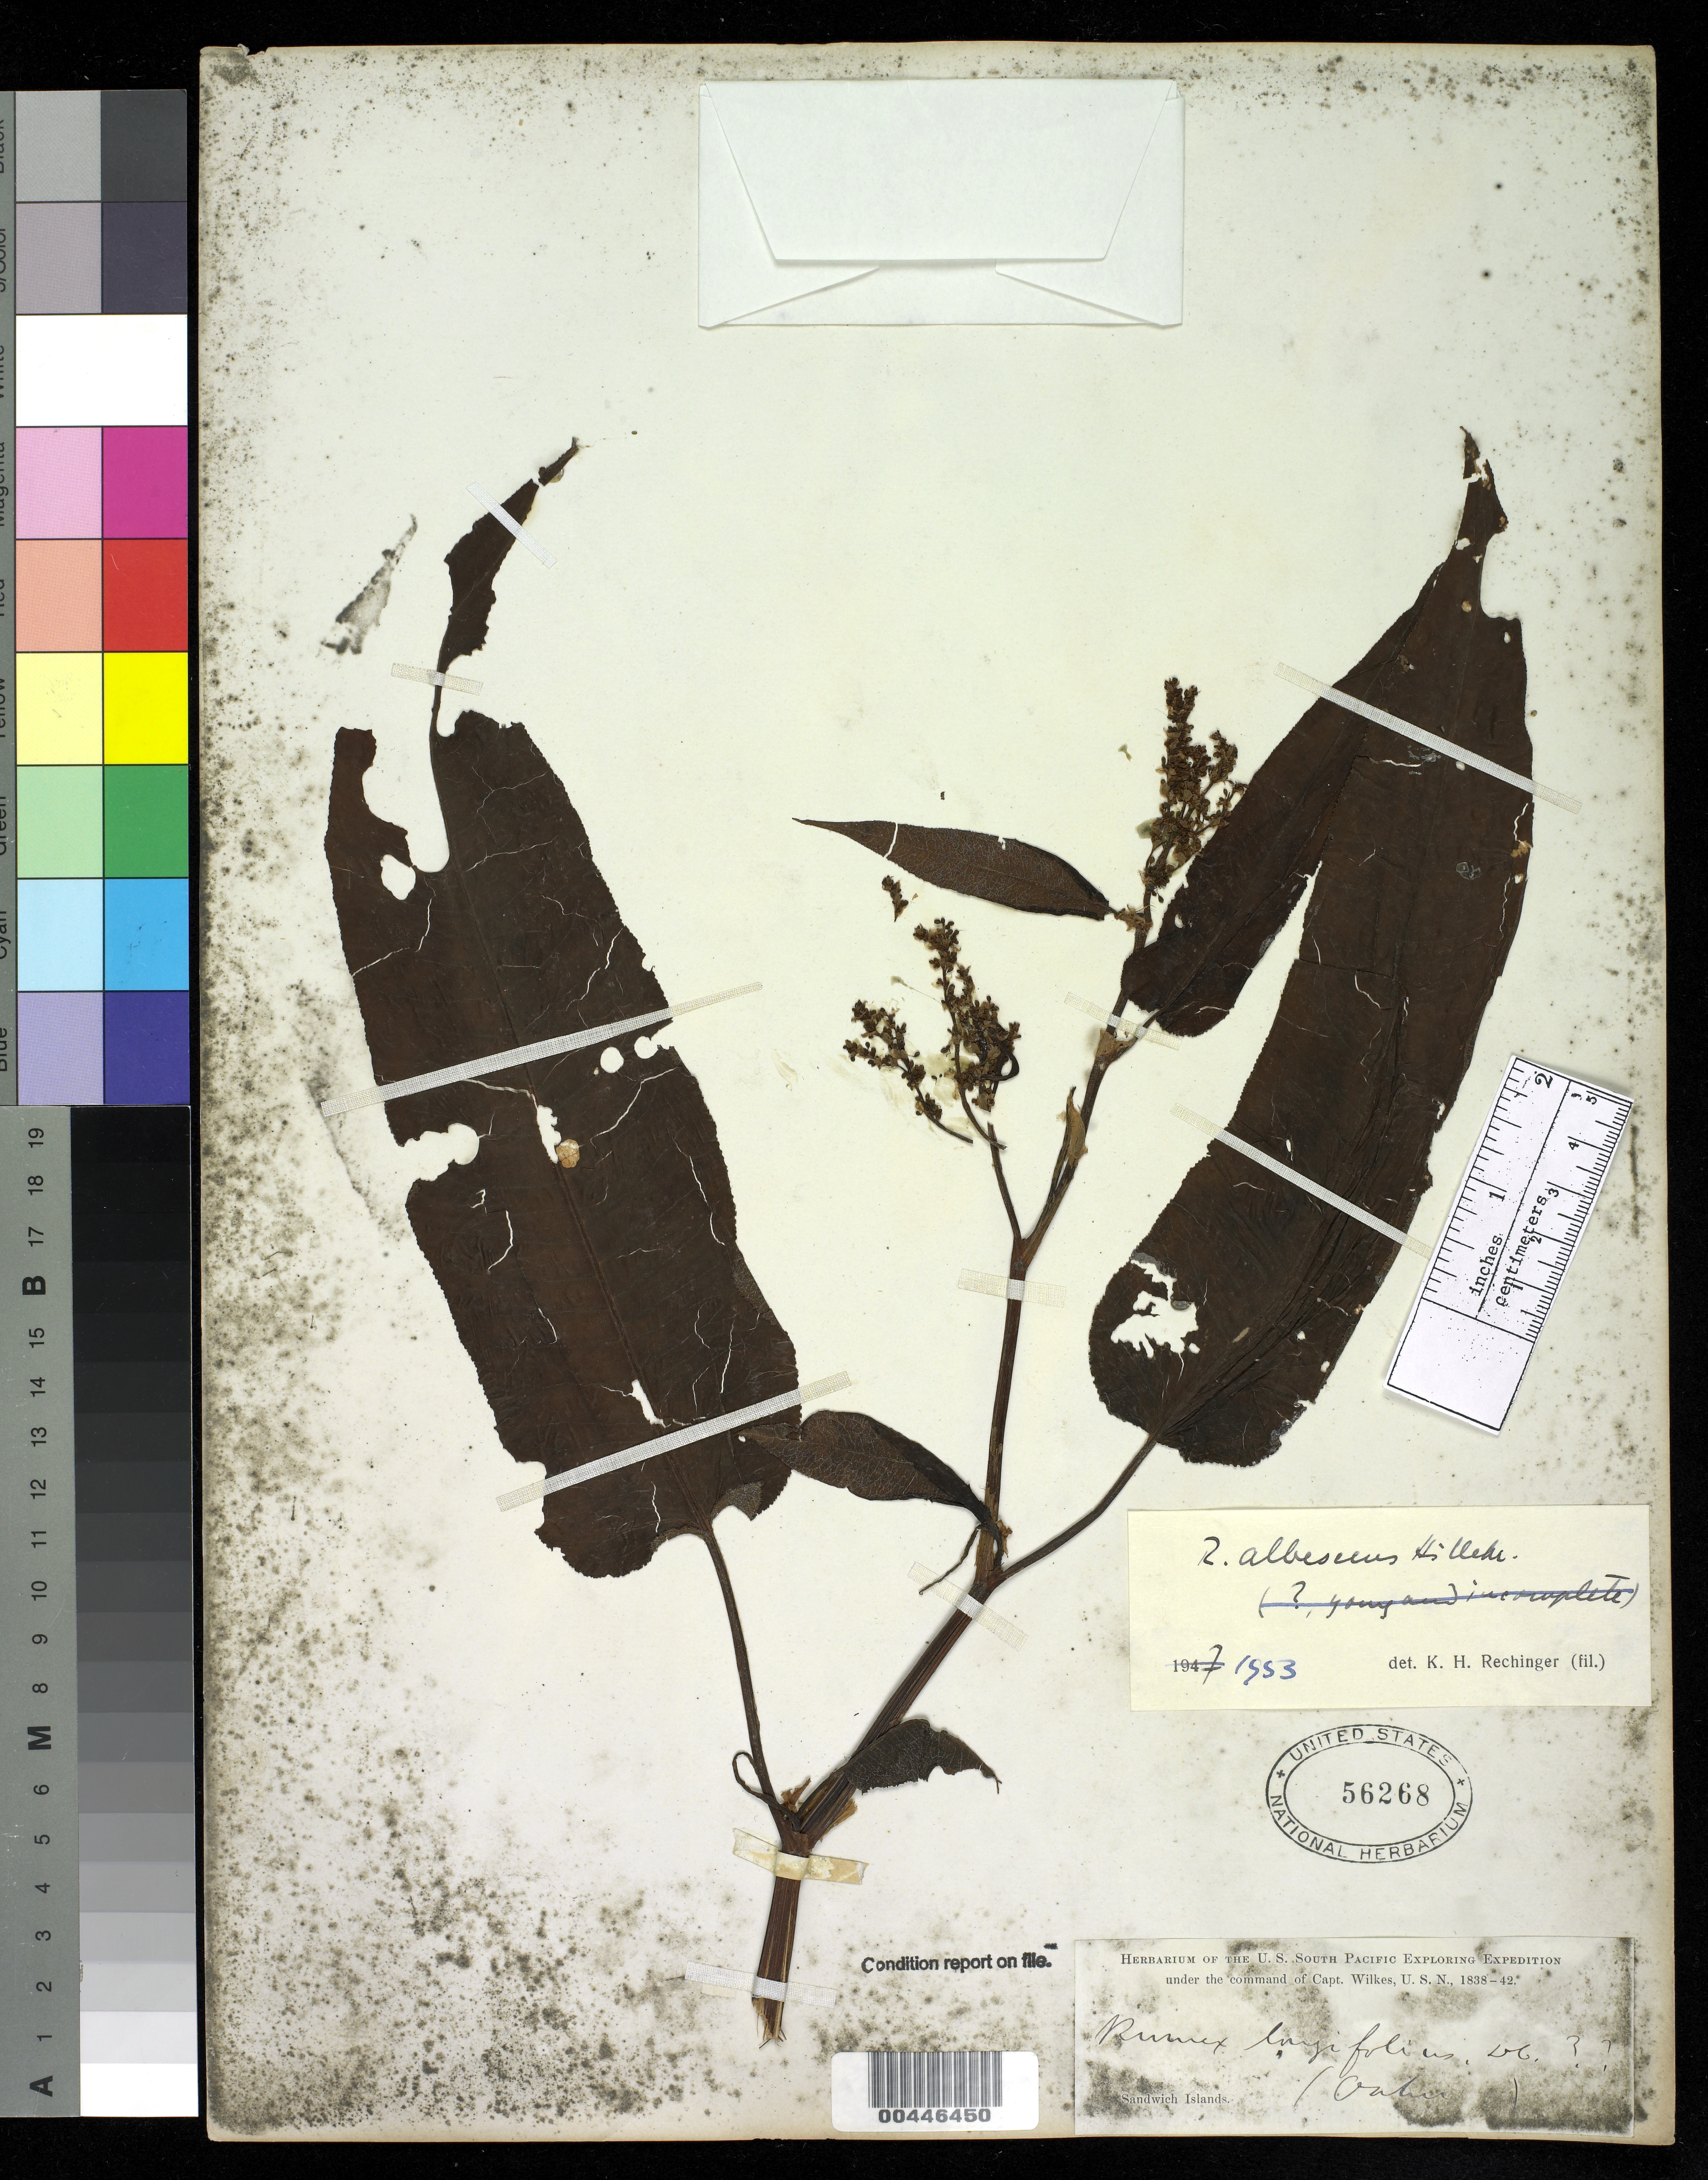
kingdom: Plantae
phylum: Tracheophyta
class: Magnoliopsida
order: Caryophyllales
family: Polygonaceae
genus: Rumex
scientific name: Rumex albescens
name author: Hillebr.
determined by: Rechinger, K. H.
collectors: Wilkes Explor. Exped.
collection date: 1838/1842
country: United States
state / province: Hawaii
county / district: Honolulu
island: Oahu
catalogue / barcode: US 56268